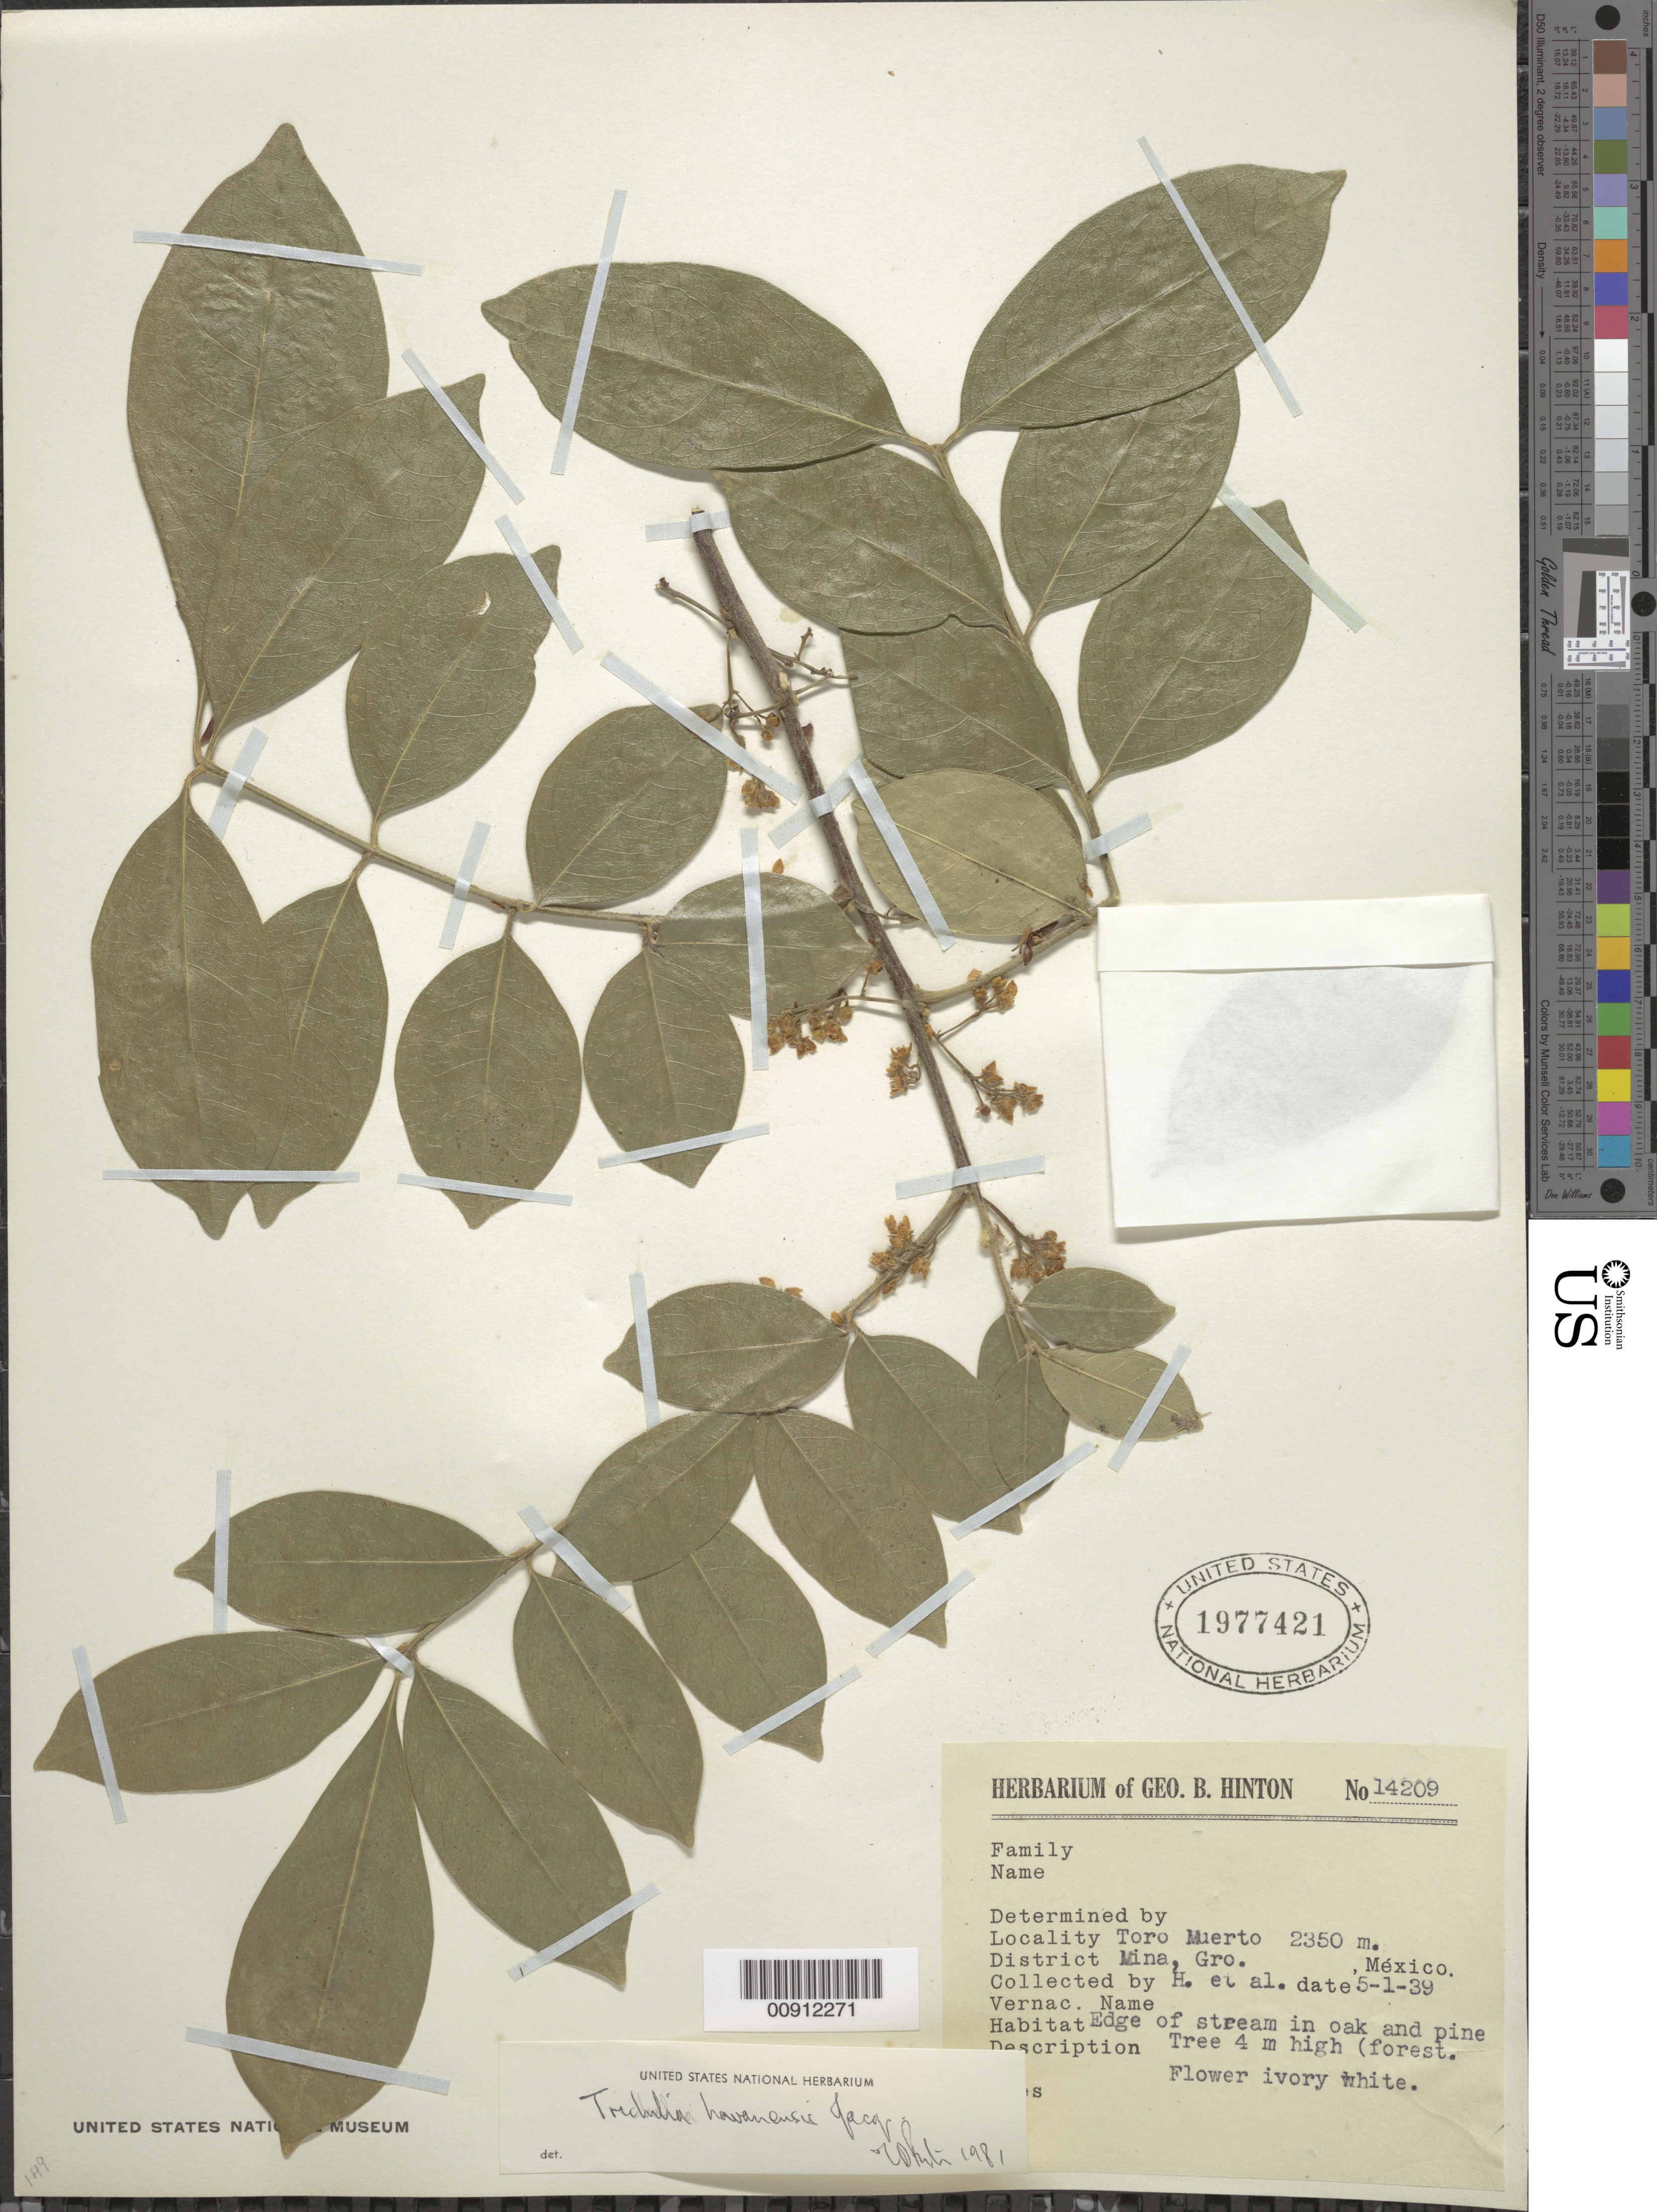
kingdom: Plantae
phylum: Tracheophyta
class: Magnoliopsida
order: Sapindales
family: Meliaceae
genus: Trichilia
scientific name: Trichilia havanensis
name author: Jacq.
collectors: G. B. Hinton & et al.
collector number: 14209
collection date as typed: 01 May 1939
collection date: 1939-05-01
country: Mexico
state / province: Guerrero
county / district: Mina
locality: Toro Muerto, District of Mina, State of Guerrero.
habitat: Edge of stream in oak and pine forest.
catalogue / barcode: US 1977421